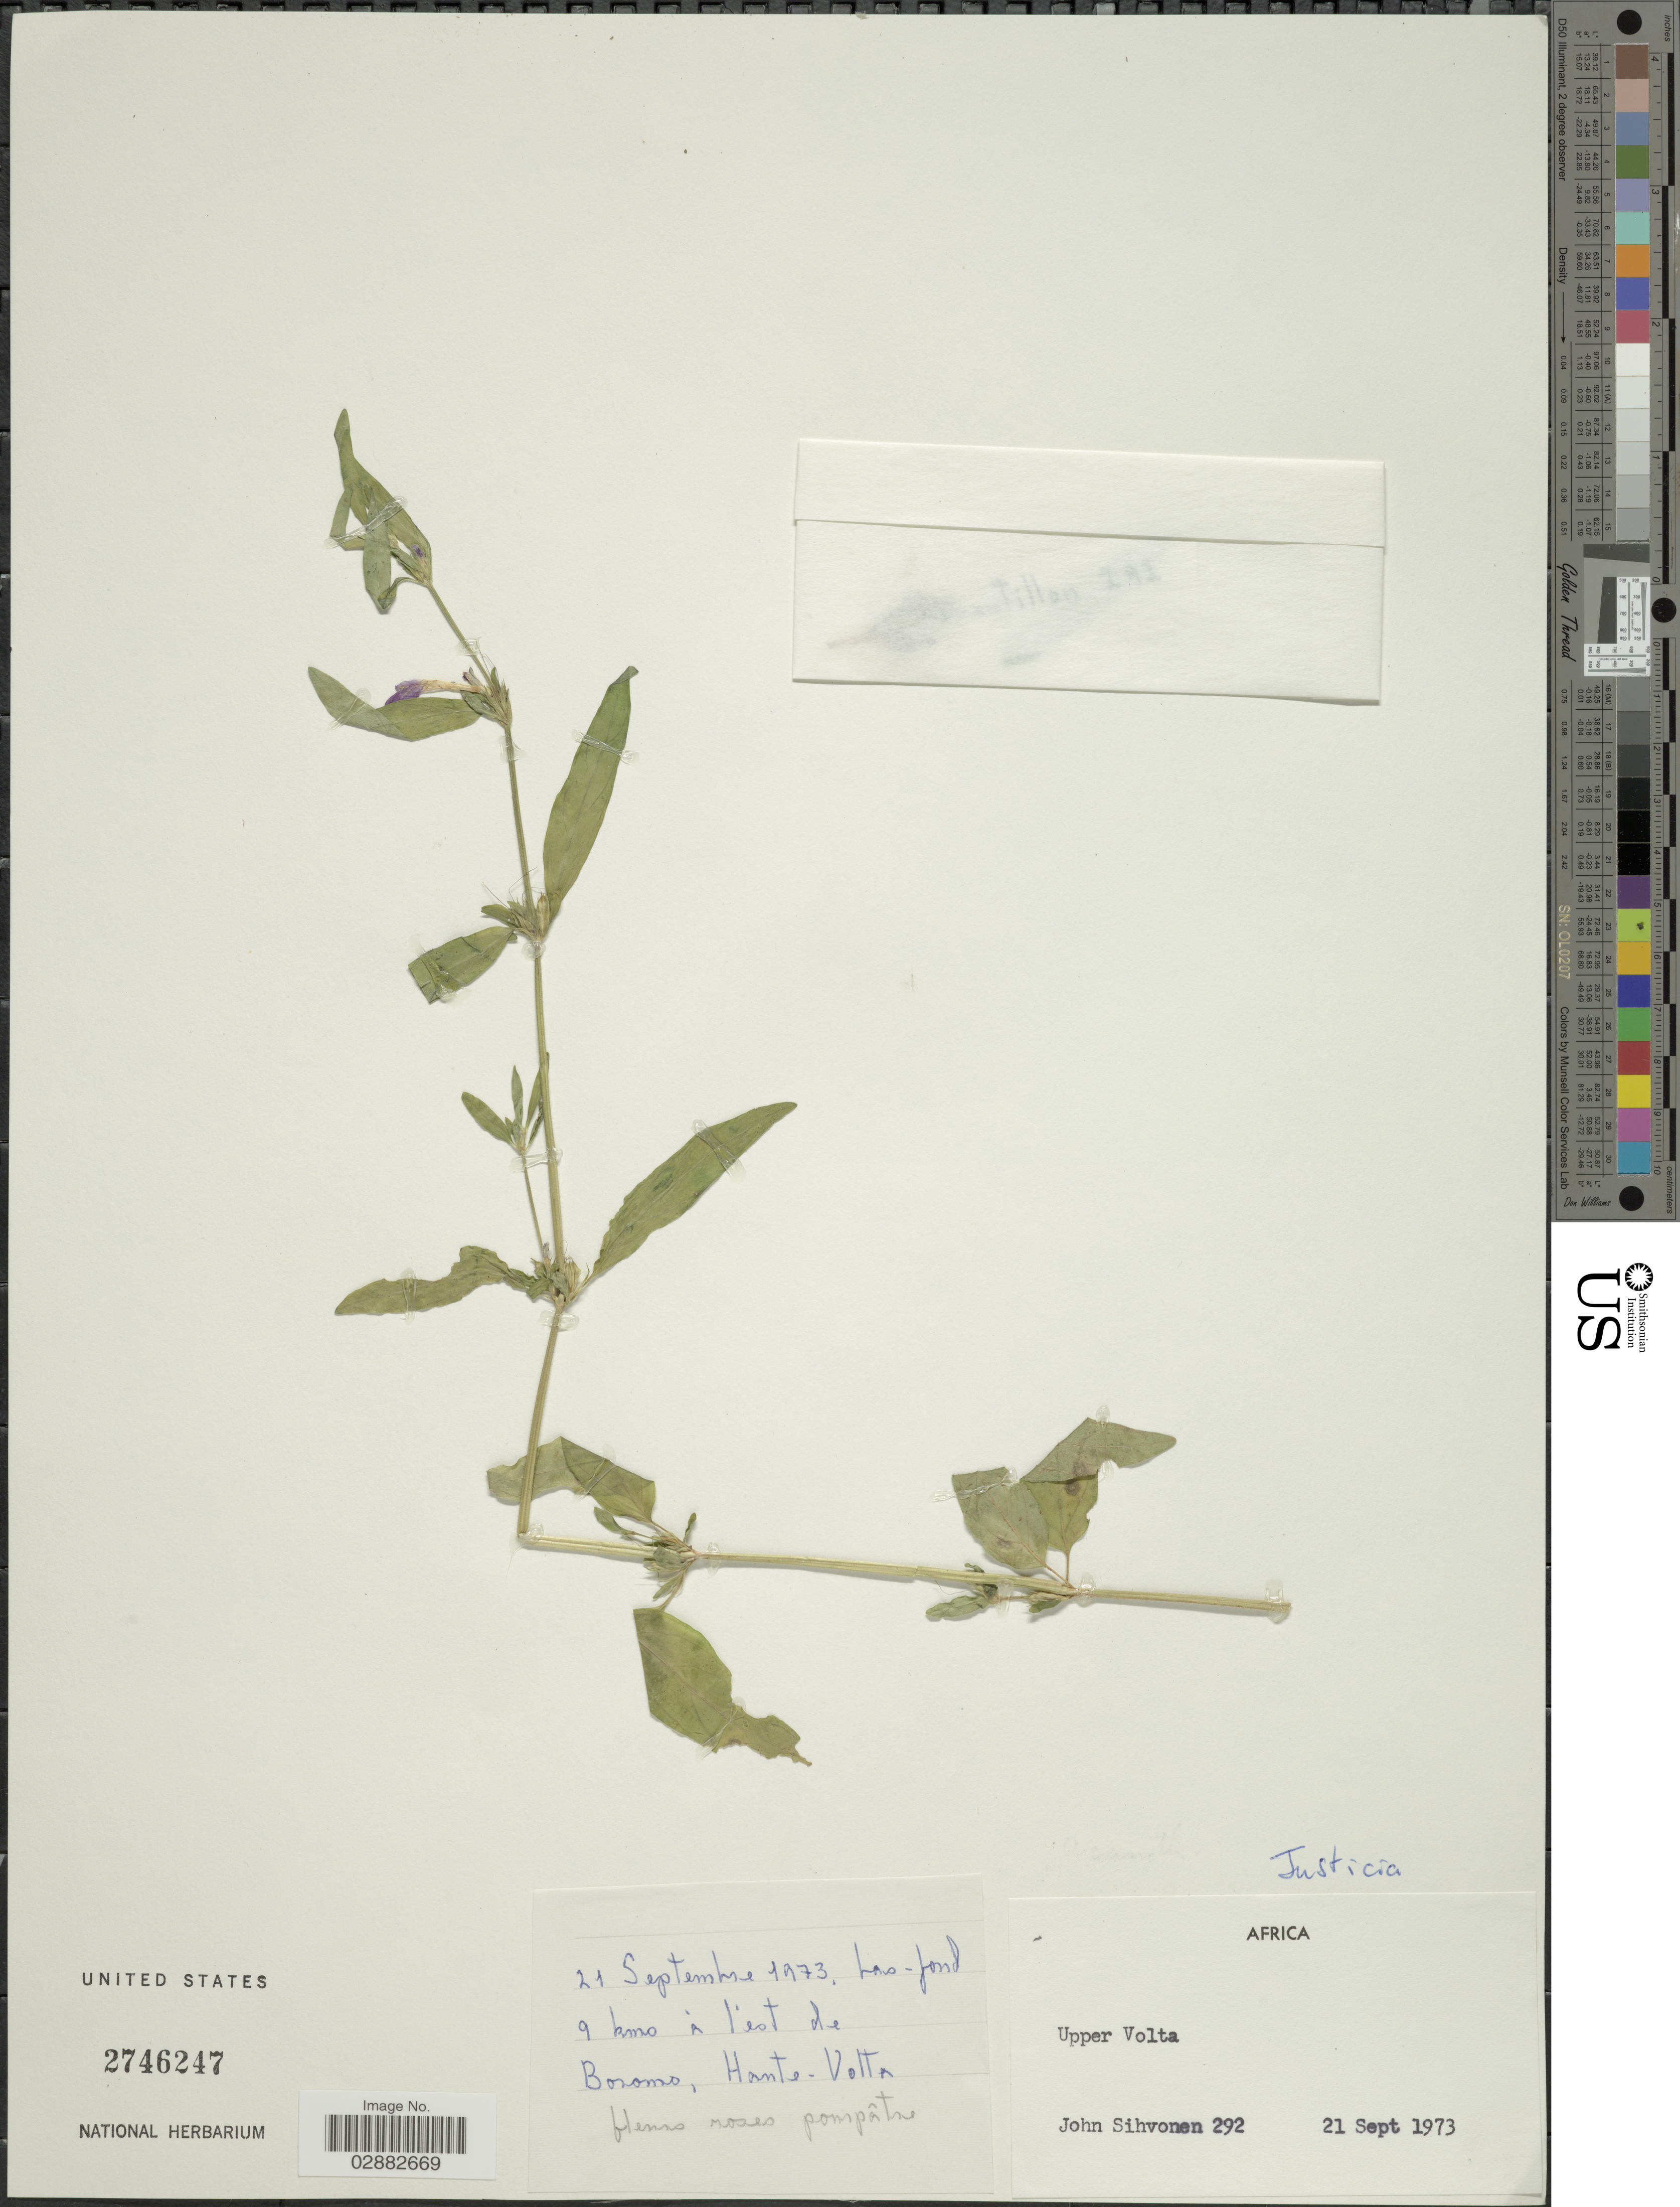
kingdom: Plantae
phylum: Tracheophyta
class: Magnoliopsida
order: Lamiales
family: Acanthaceae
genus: Justicia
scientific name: Justicia sp.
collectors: J. Sihvonen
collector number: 292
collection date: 1973-09-21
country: Burkina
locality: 9 kms à l'est de Boromo, Haute-Volta, Upper Volta.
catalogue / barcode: US 2746247